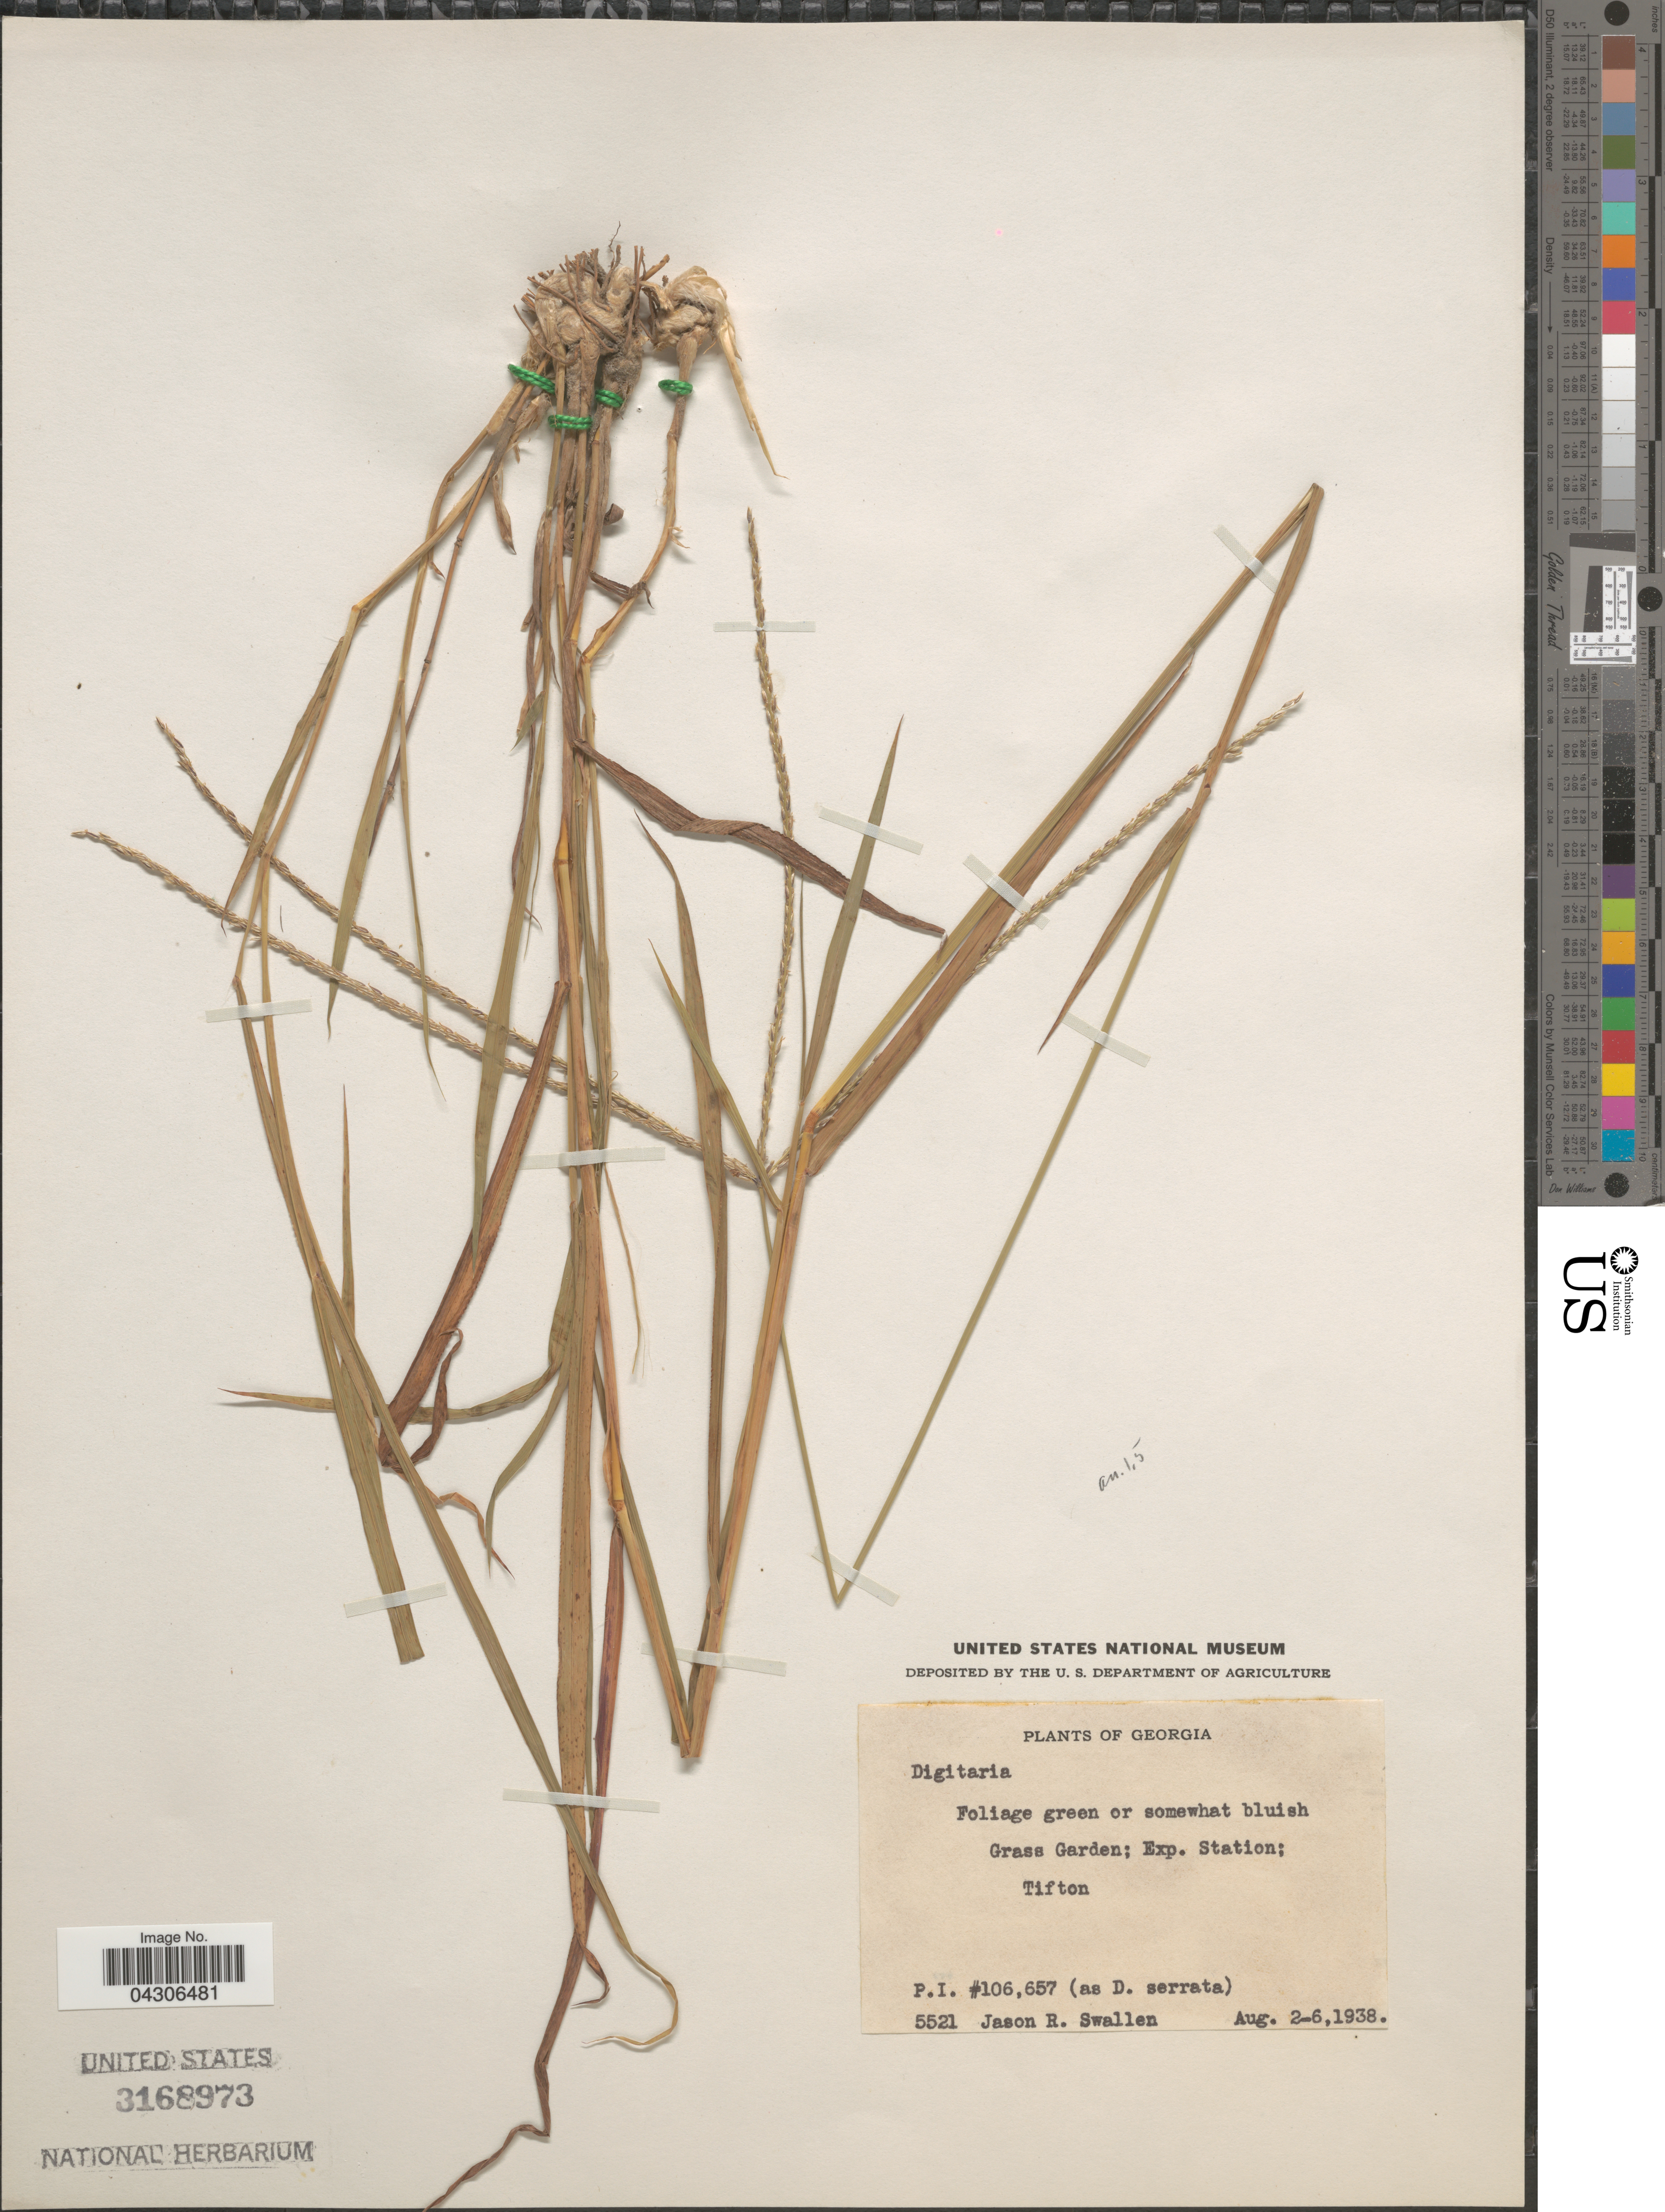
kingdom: Plantae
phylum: Tracheophyta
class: Liliopsida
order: Poales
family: Poaceae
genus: Digitaria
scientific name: Digitaria sp.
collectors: J. R. Swallen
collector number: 5521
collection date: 1938-08-02/1938-08-06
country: United States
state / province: Georgia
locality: Grass Garden; Exp. Station; Tifton.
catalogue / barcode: US 3168973